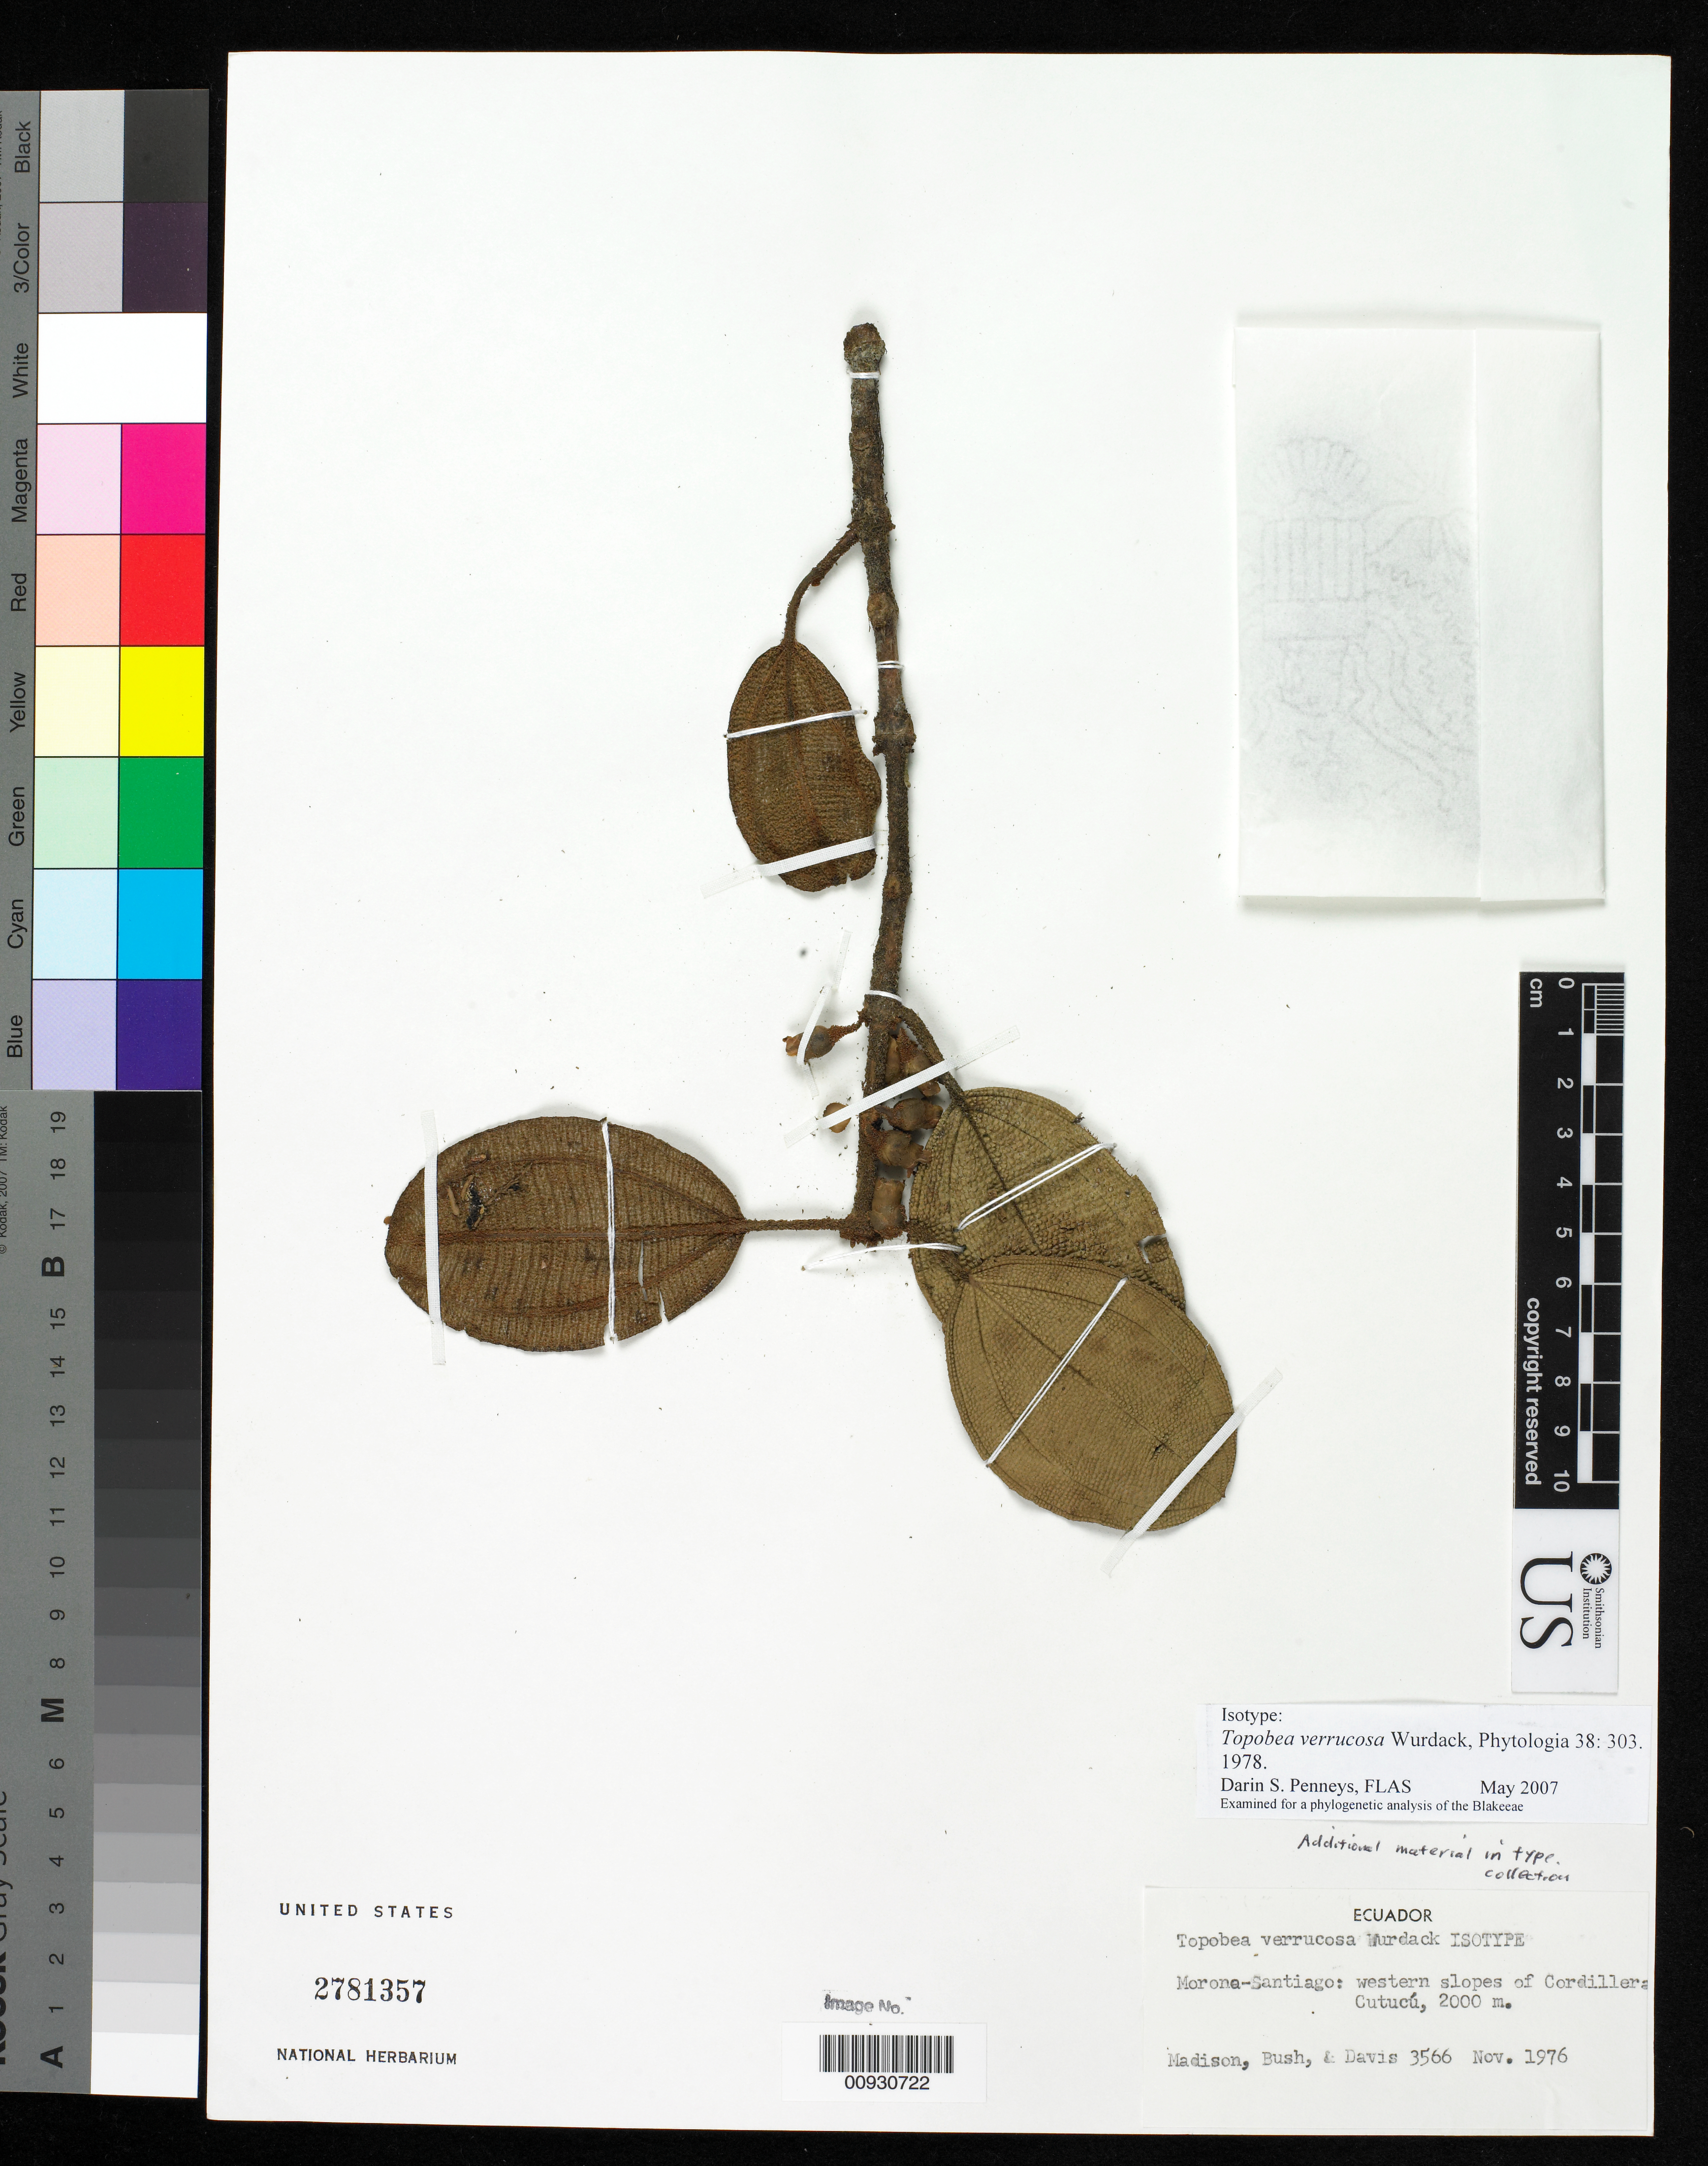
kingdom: Plantae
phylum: Tracheophyta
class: Magnoliopsida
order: Myrtales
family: Melastomataceae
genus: Topobea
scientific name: Topobea verrucosa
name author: Wurdack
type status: Isotype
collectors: M. T. Madison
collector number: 3566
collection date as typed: Nov 1976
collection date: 1976-11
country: Ecuador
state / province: Morona-Santiago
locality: Cordillera de Cutucú, along trail from Logrono to Yaupi.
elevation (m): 2000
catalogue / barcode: US 2781357